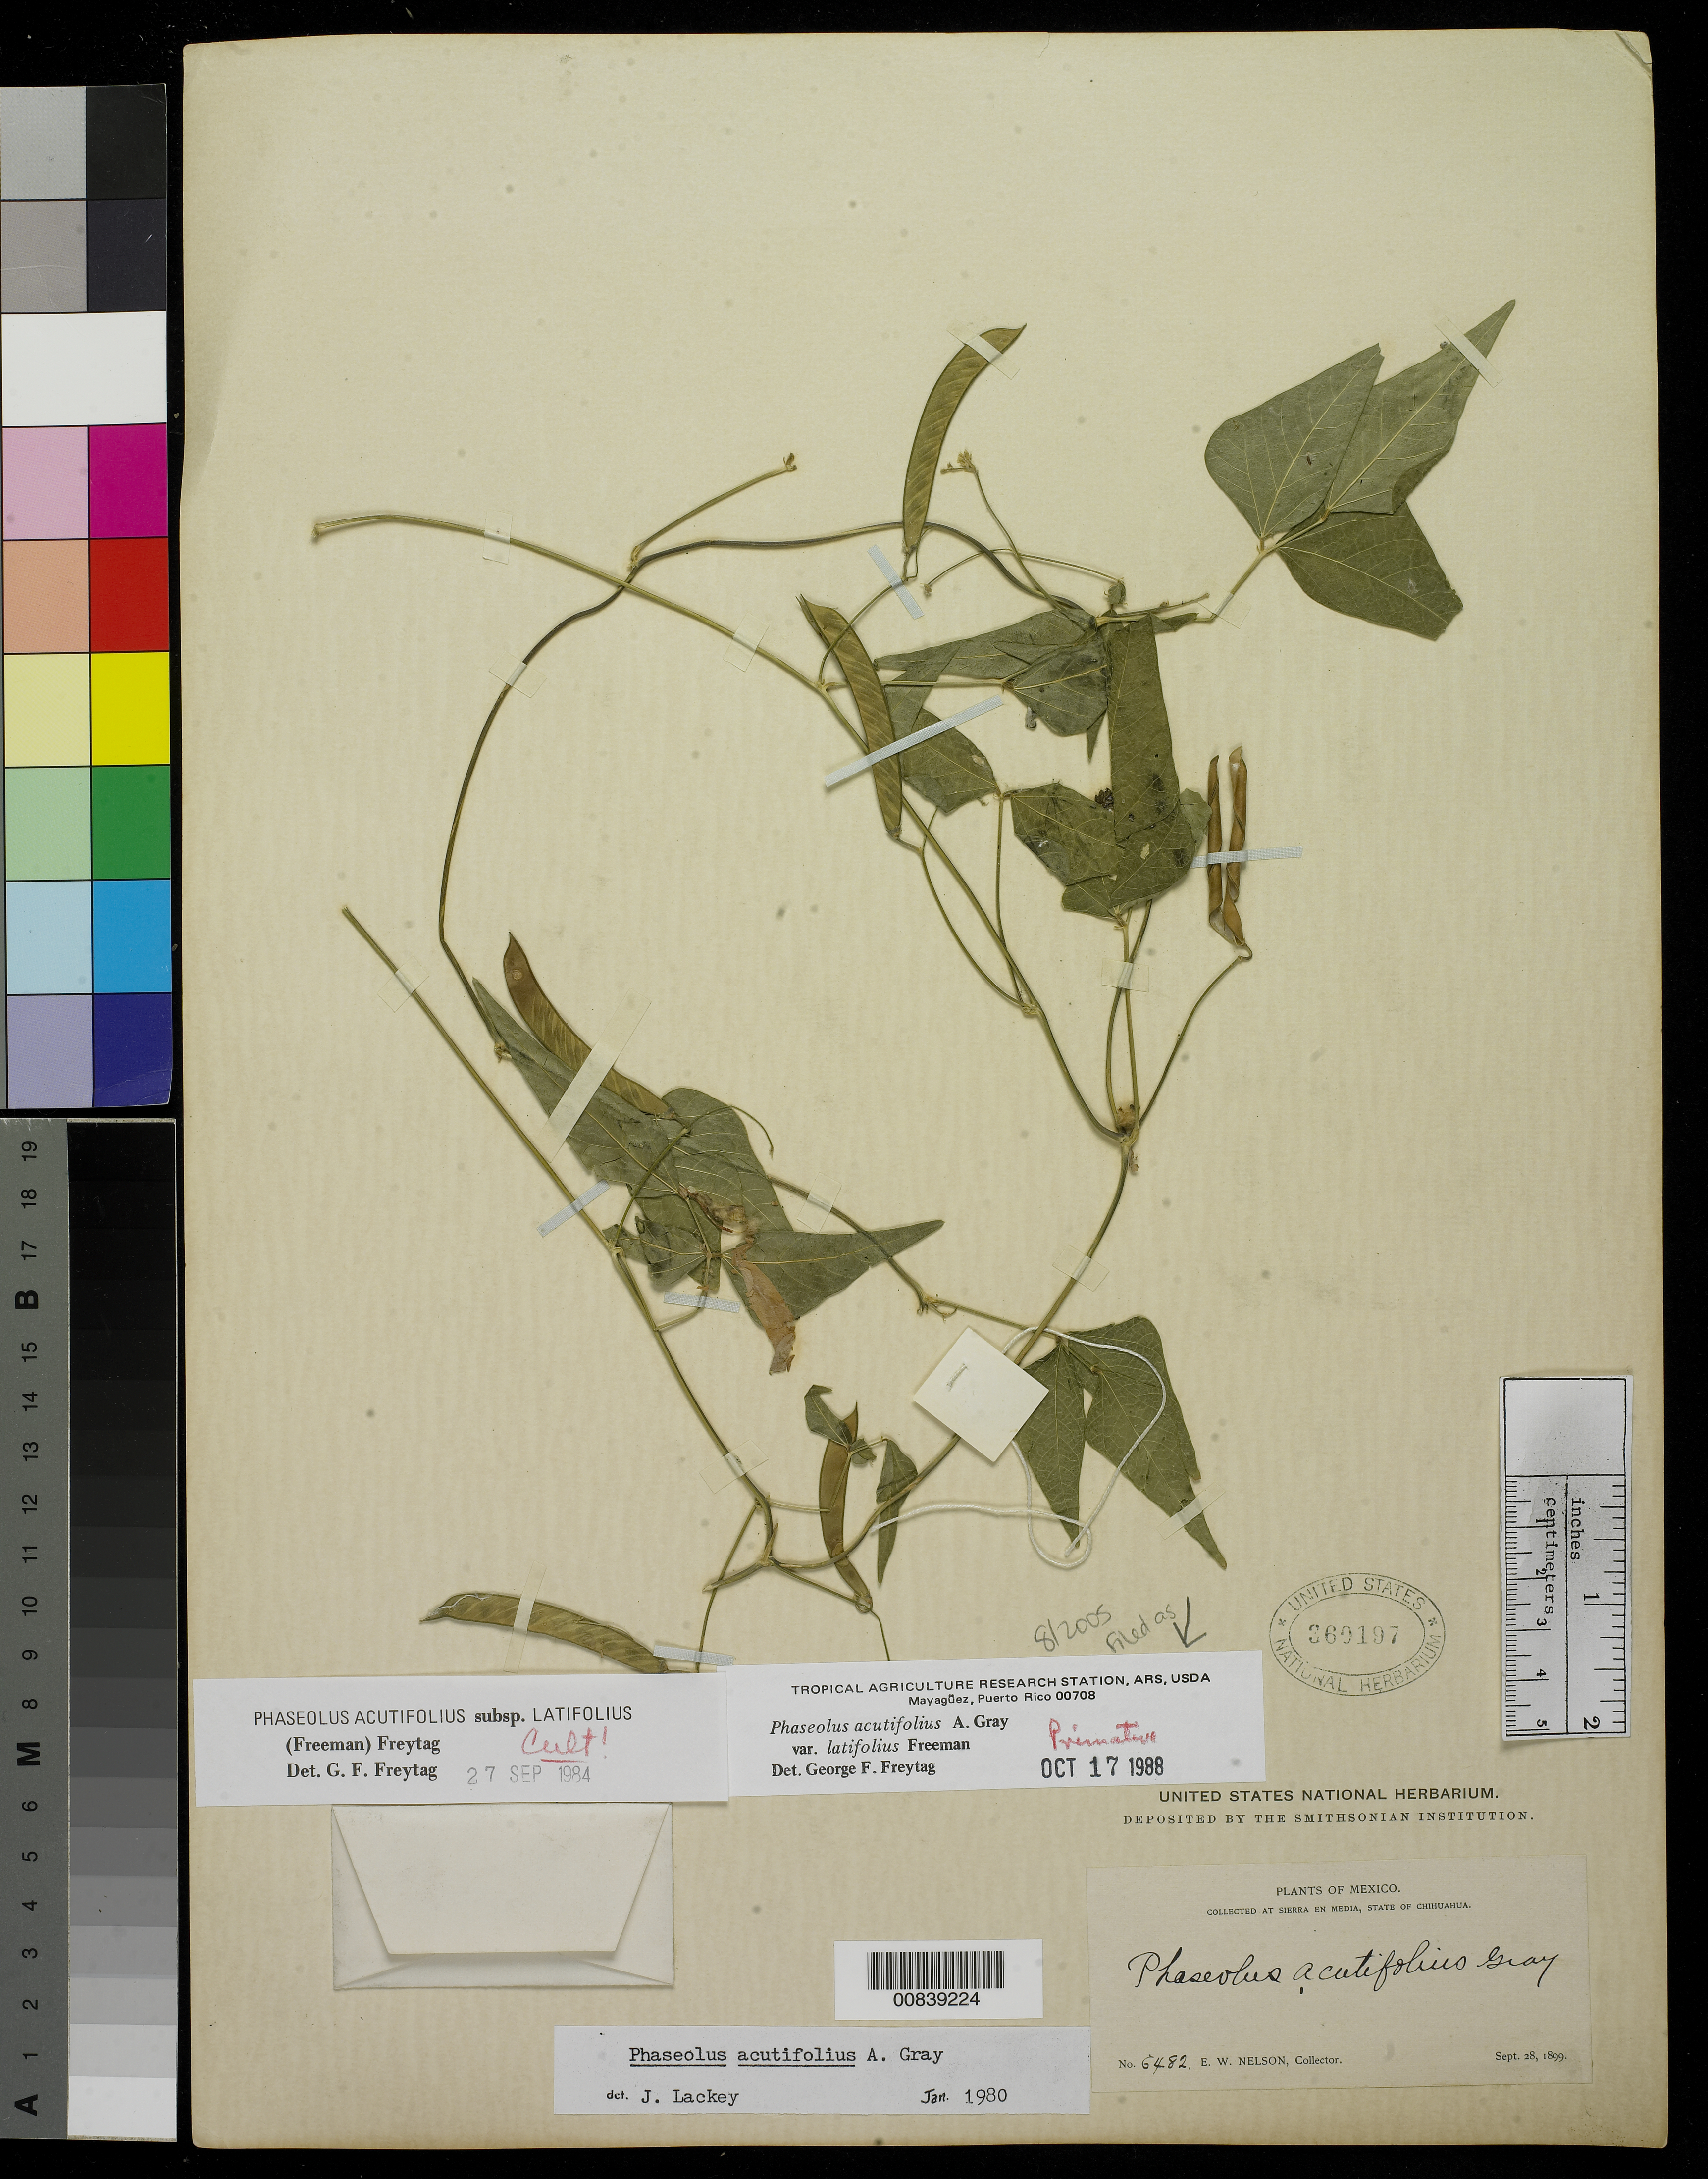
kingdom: Plantae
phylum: Tracheophyta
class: Magnoliopsida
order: Fabales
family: Fabaceae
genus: Phaseolus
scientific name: Phaseolus acutifolius var. latifolius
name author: G. F. Freeman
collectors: E. W. Nelson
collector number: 6482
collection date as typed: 28 Sep 1899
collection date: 1899-09-28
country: Mexico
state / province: Chihuahua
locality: Sierra en Media, Chihuahua.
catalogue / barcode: US 360197